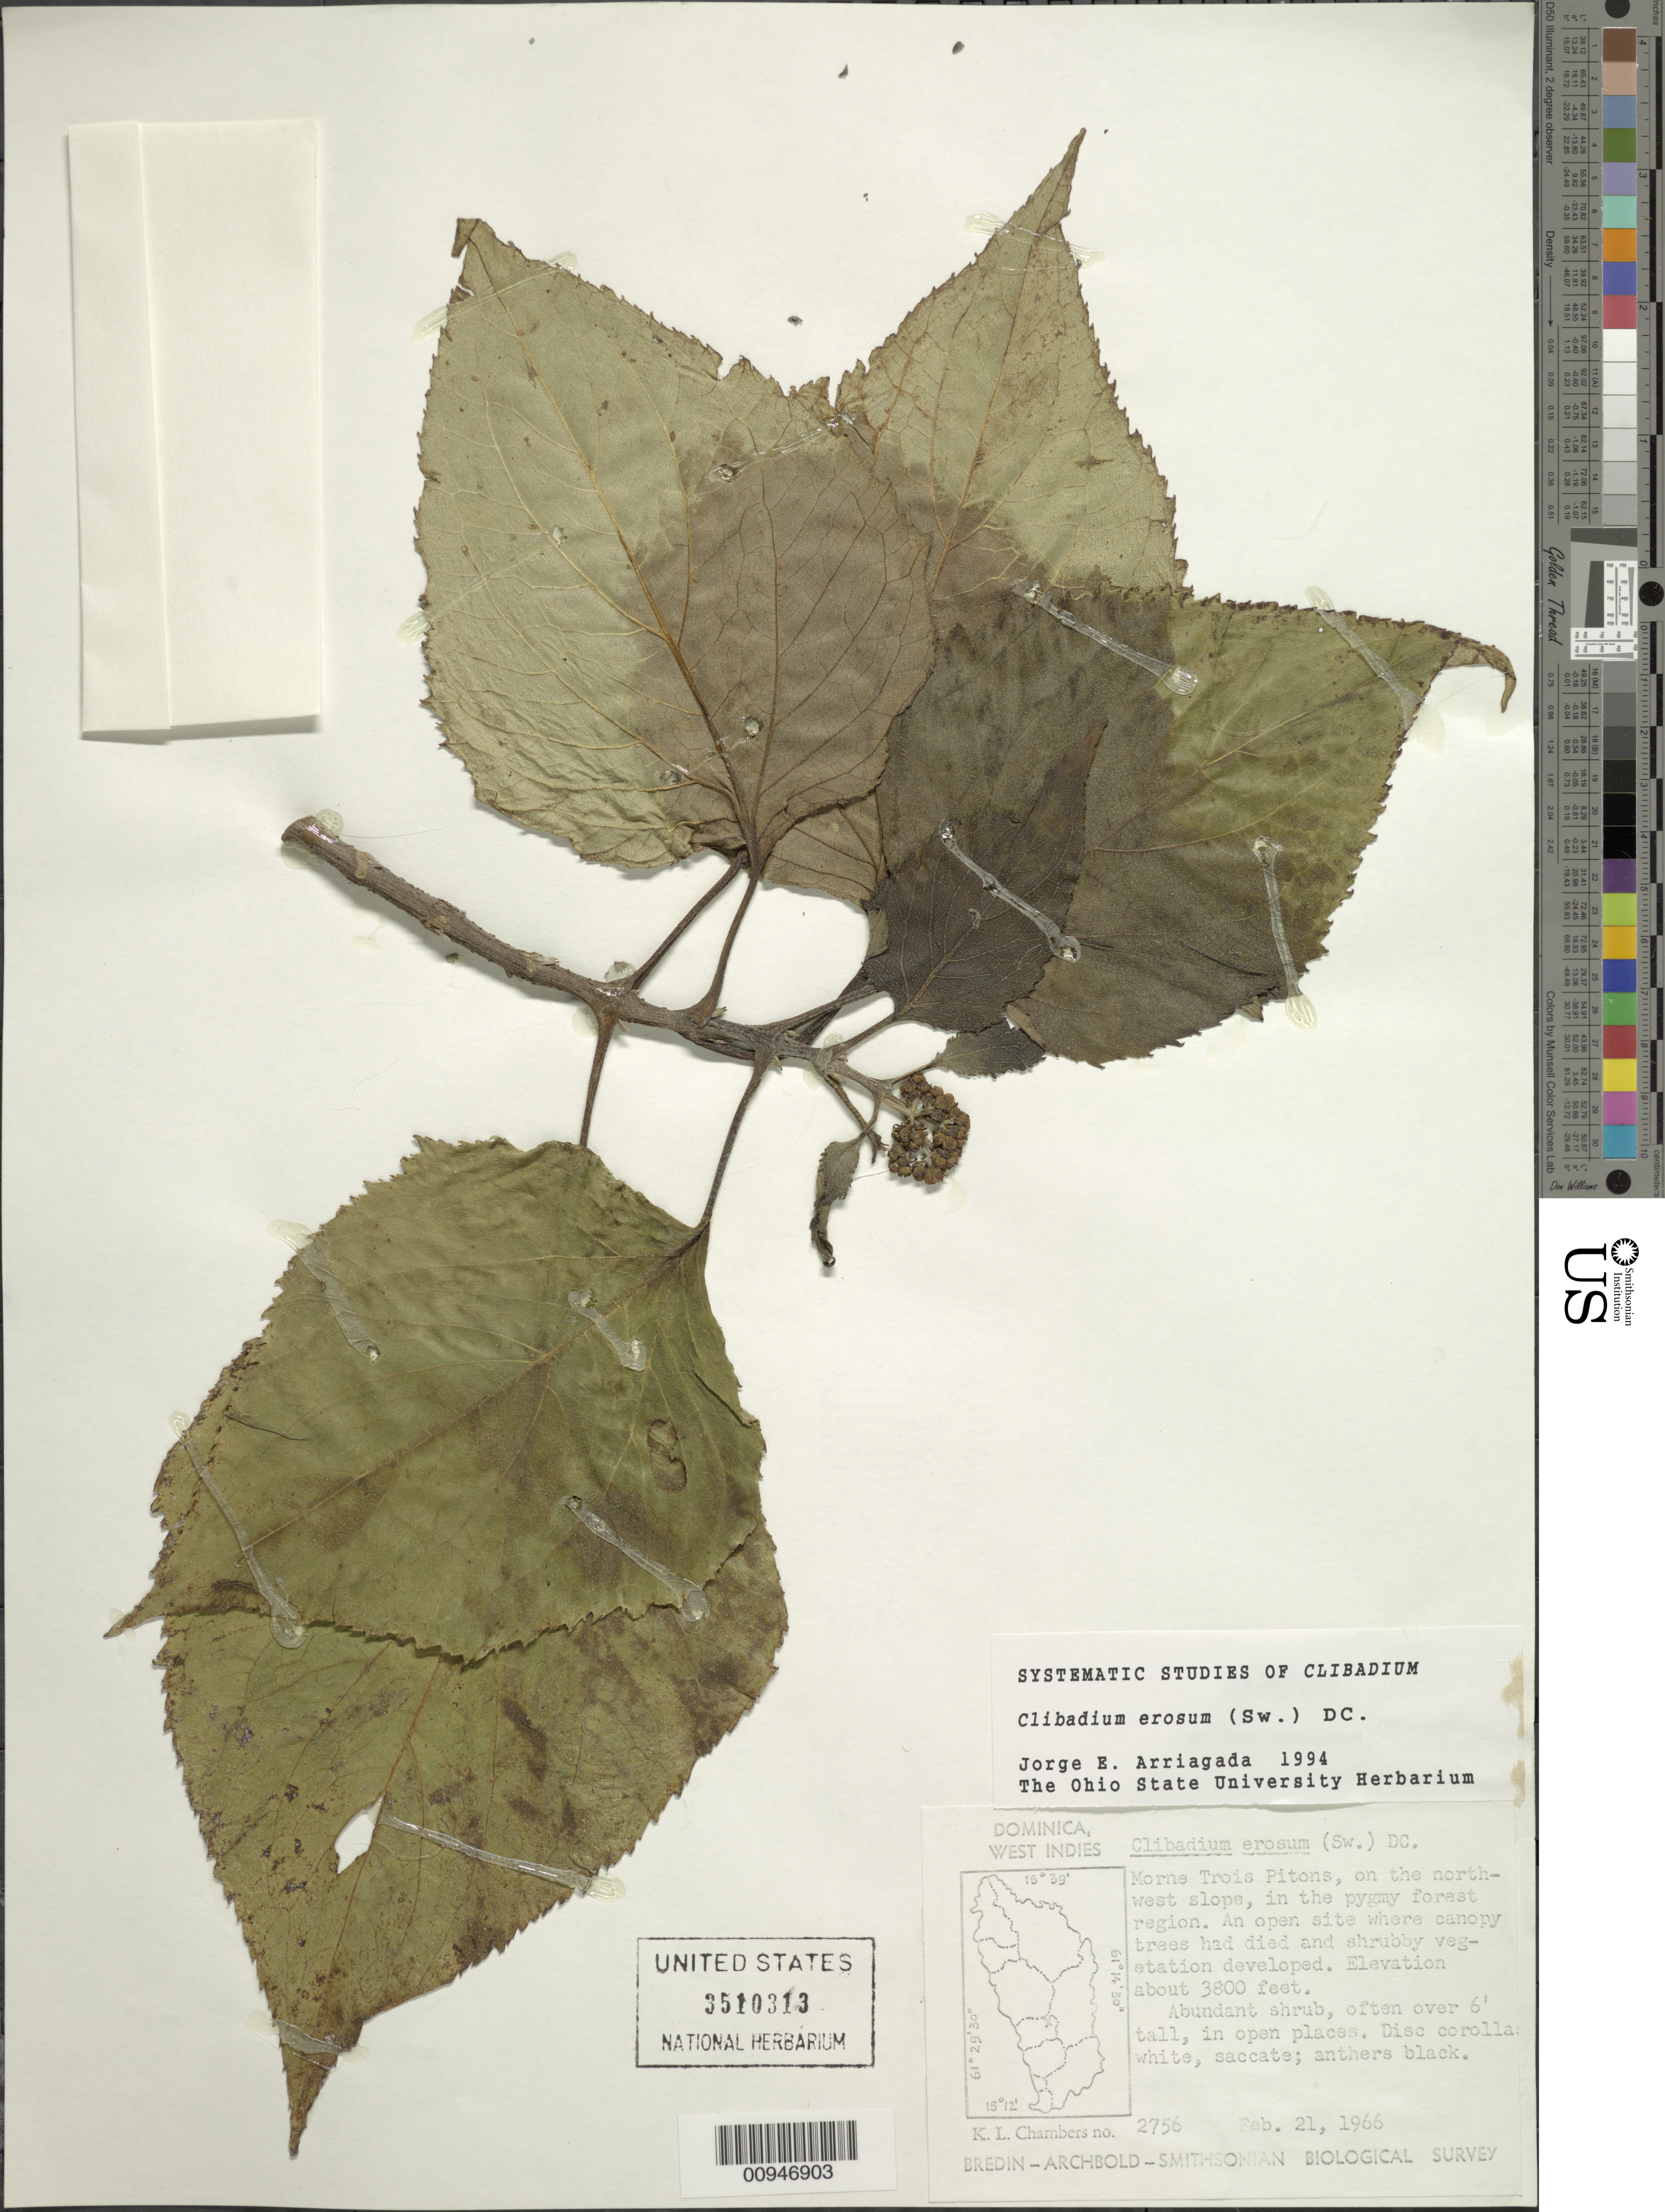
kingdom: Plantae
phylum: Tracheophyta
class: Magnoliopsida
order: Asterales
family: Asteraceae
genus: Clibadium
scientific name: Clibadium erosum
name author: (Sw.) DC.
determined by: Arriagada, J. E.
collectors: K. L. Chambers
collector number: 2756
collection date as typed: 21 Feb 1966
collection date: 1966-02-21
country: Dominica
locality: Morne Trois Pitons, on the northwest slope, in the pygmy forest region.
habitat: In pygmy forest, an open site where canopy trees had died and shrubby vegetation developed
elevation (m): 1158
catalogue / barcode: US 3510313